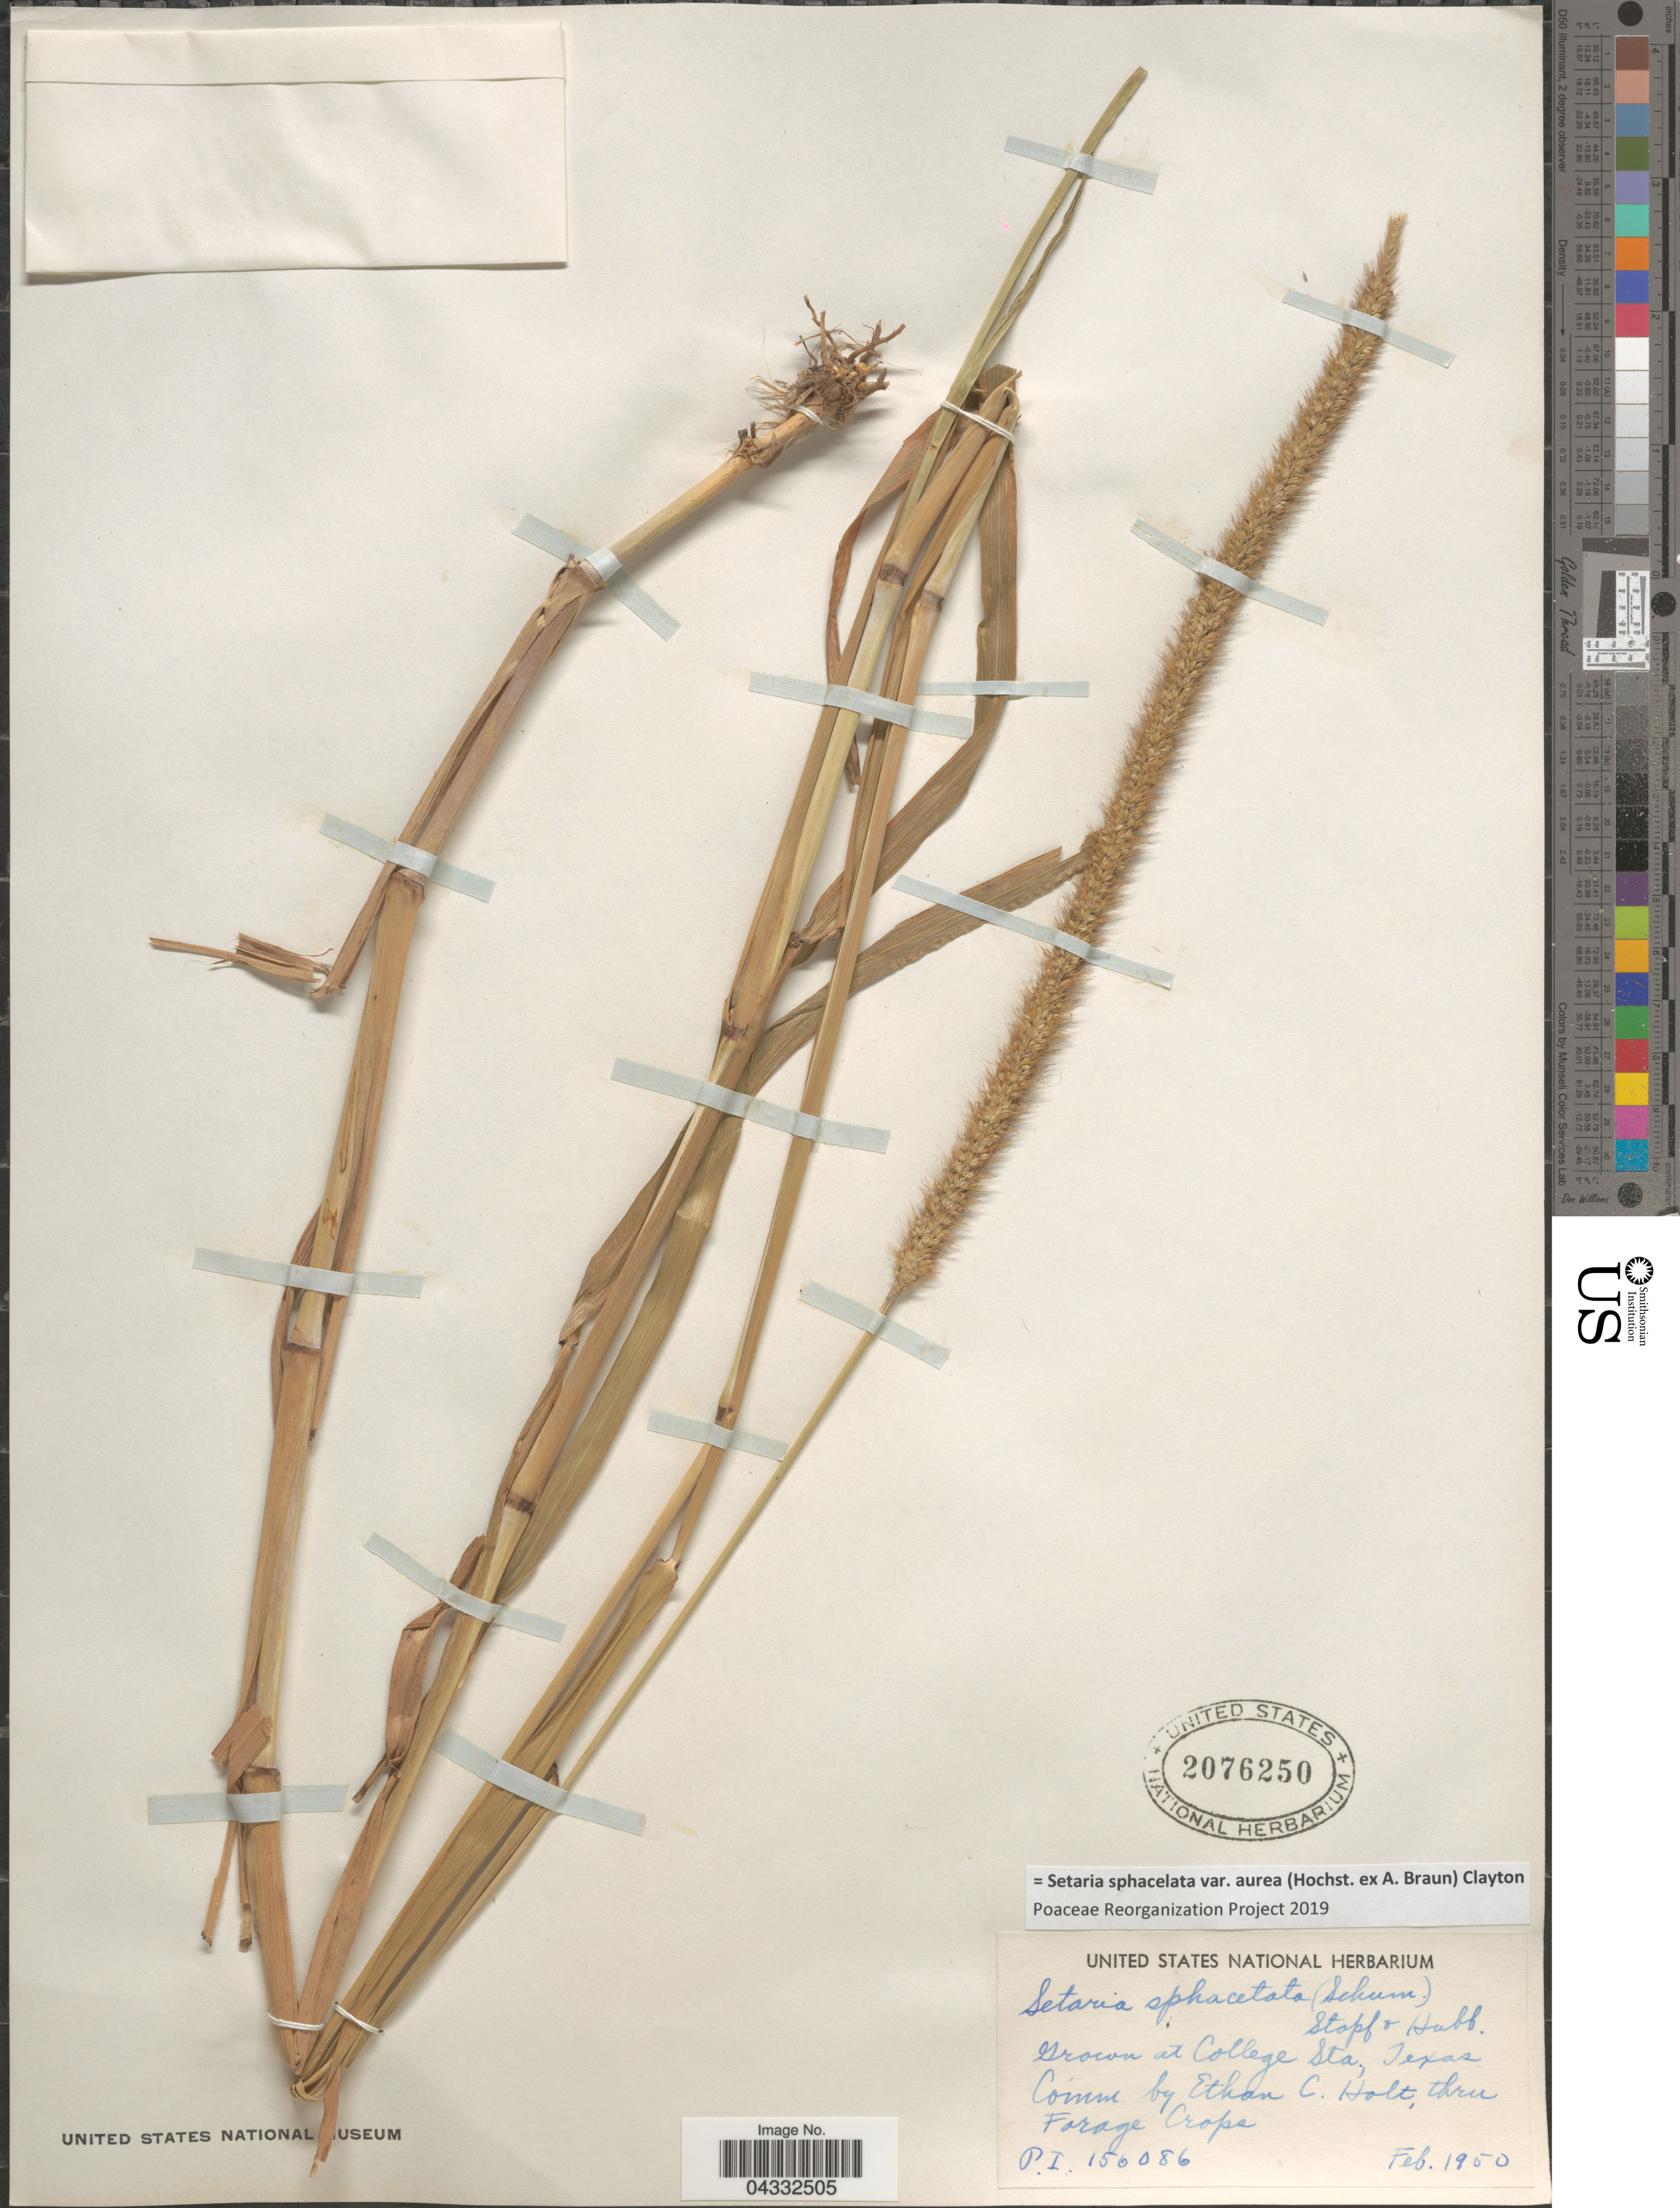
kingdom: Plantae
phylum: Tracheophyta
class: Liliopsida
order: Poales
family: Poaceae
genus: Setaria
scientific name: Setaria sphacelata var. aurea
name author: (Hochst. ex A. Braun) Clayton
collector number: P.I.156086*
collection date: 1950-02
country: United States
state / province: Texas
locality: At College Sta.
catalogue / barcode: US 2076250